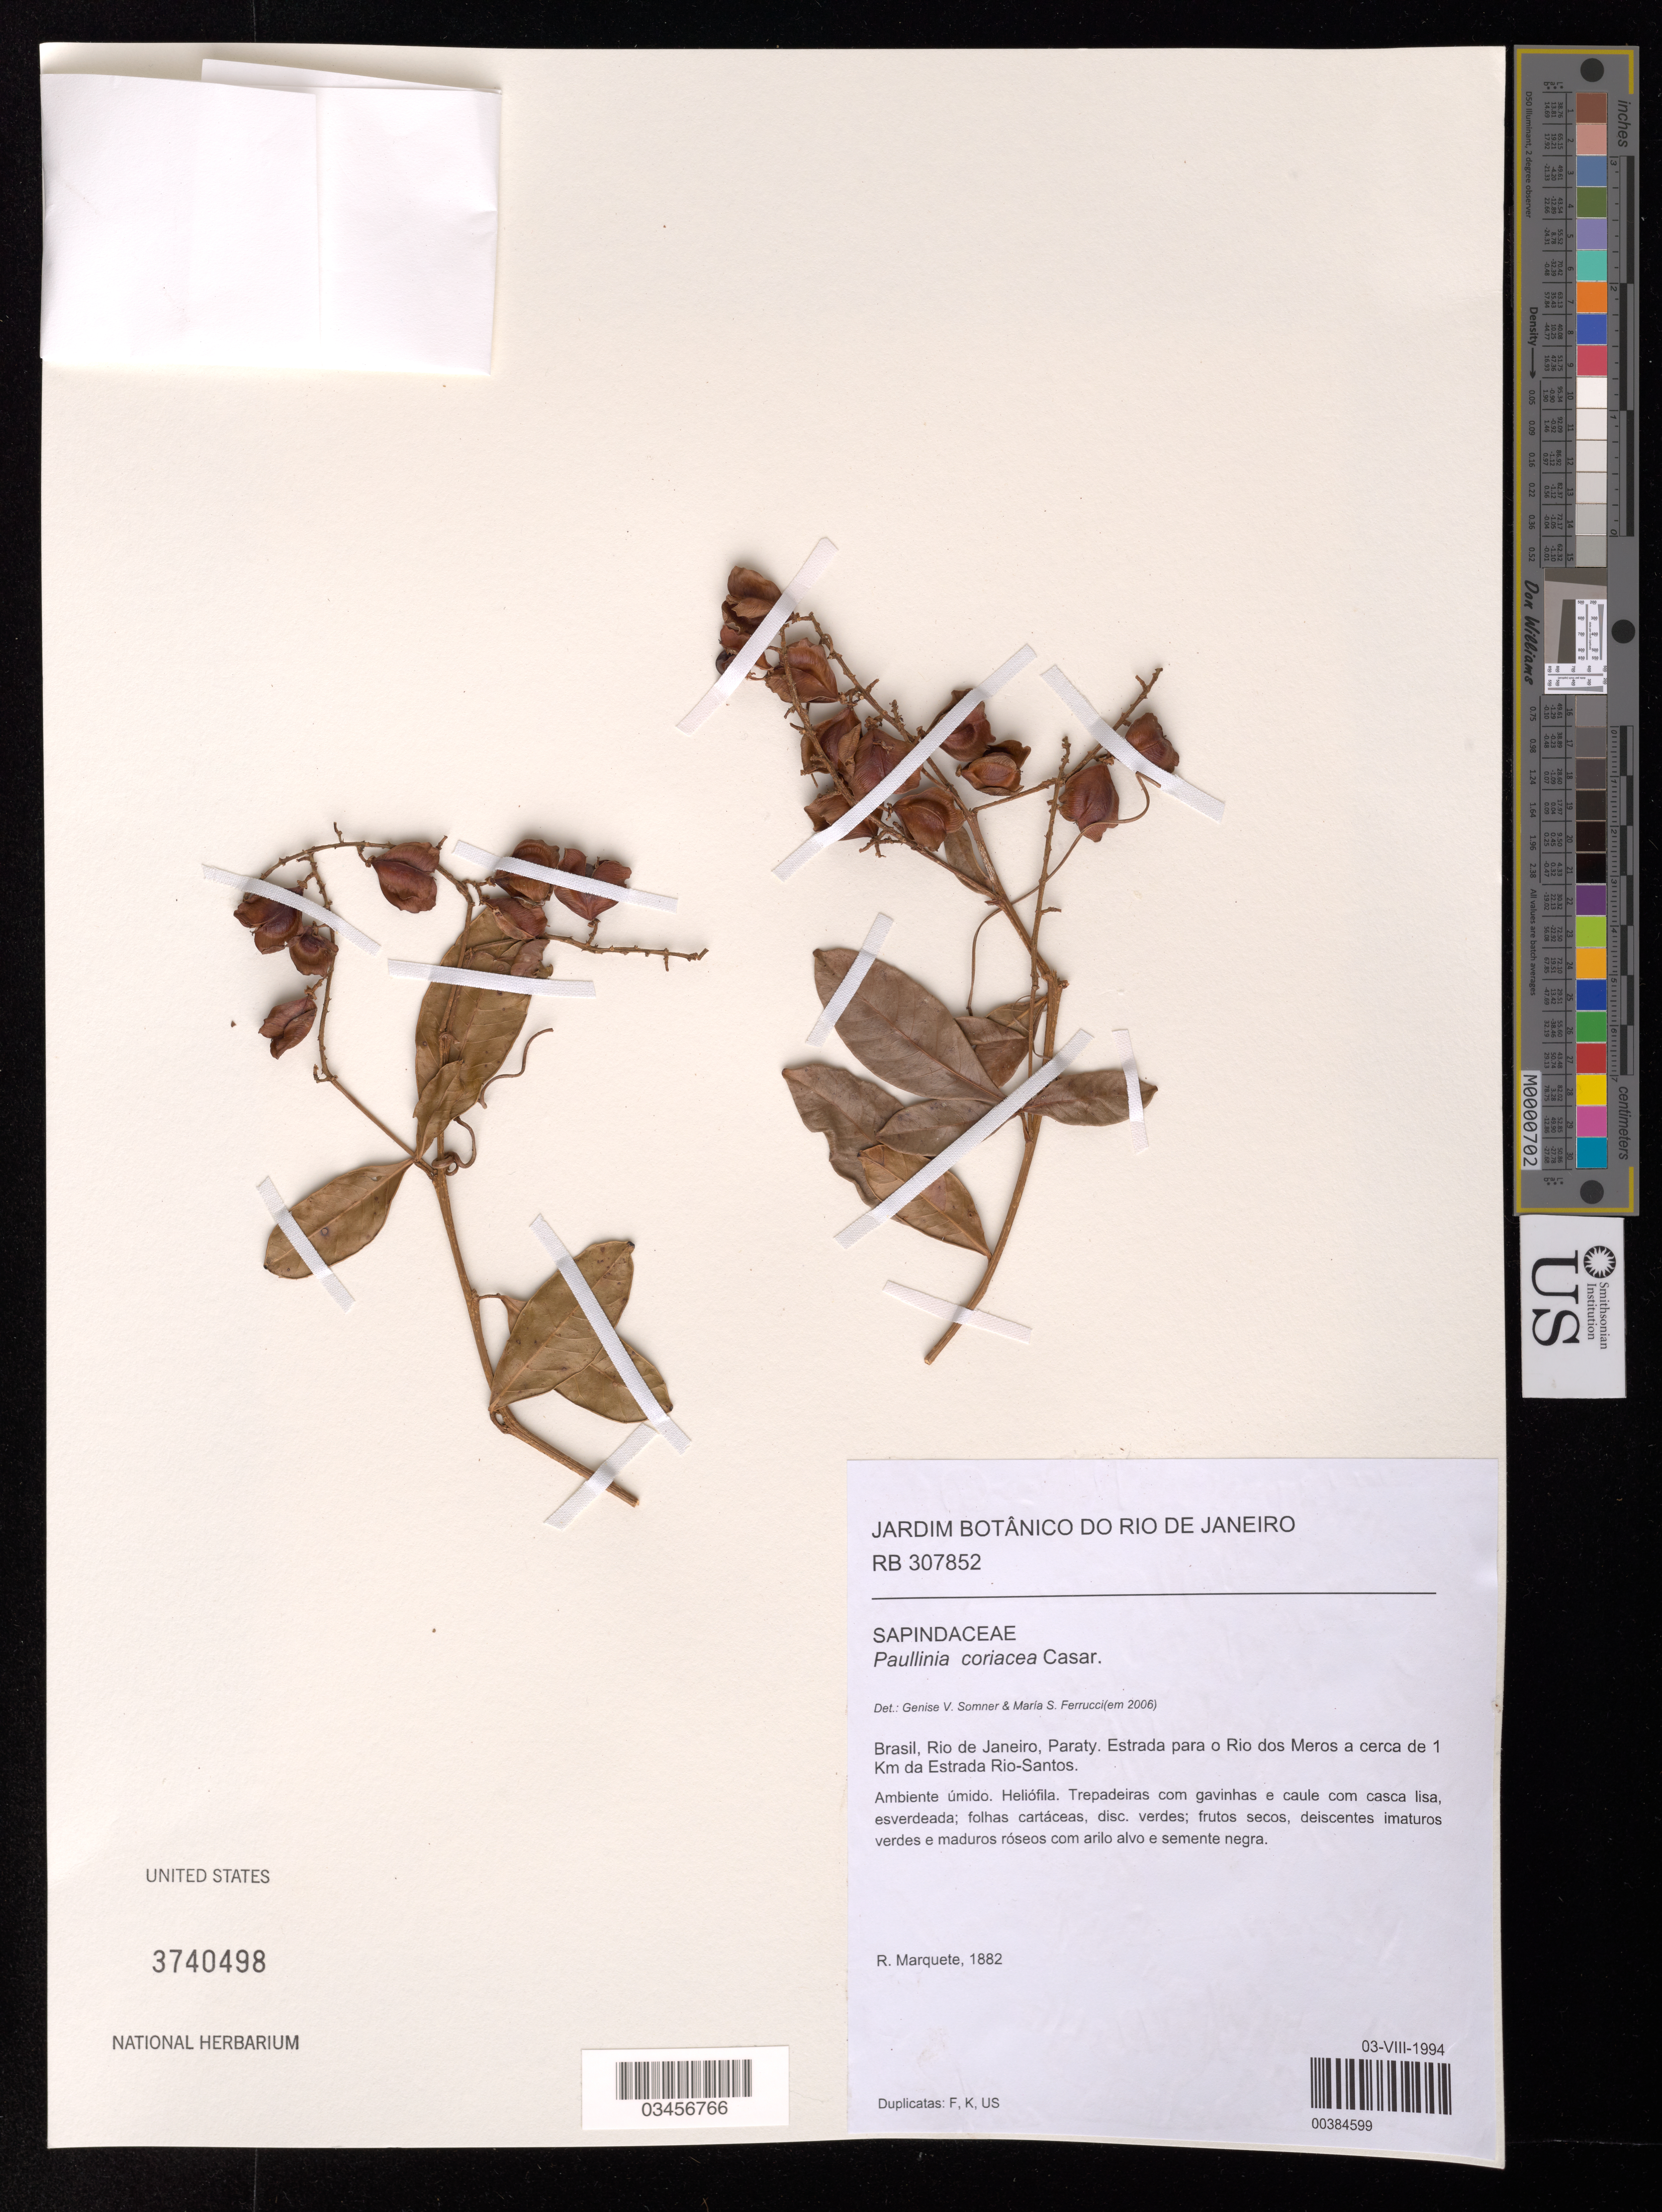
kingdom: Plantae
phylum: Tracheophyta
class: Magnoliopsida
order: Sapindales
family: Sapindaceae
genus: Paullinia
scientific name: Paullinia coriacea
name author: Casar.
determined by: Somner, G. V.; Ferrucci, M. S.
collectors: R. Marquete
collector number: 1882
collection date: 1994-08-03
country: Brazil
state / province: Rio de Janeiro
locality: Paraty. Estrada para o Rio dos Meros a cerca de 1 km da Estrada Rio-Santos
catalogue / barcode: US 3740498